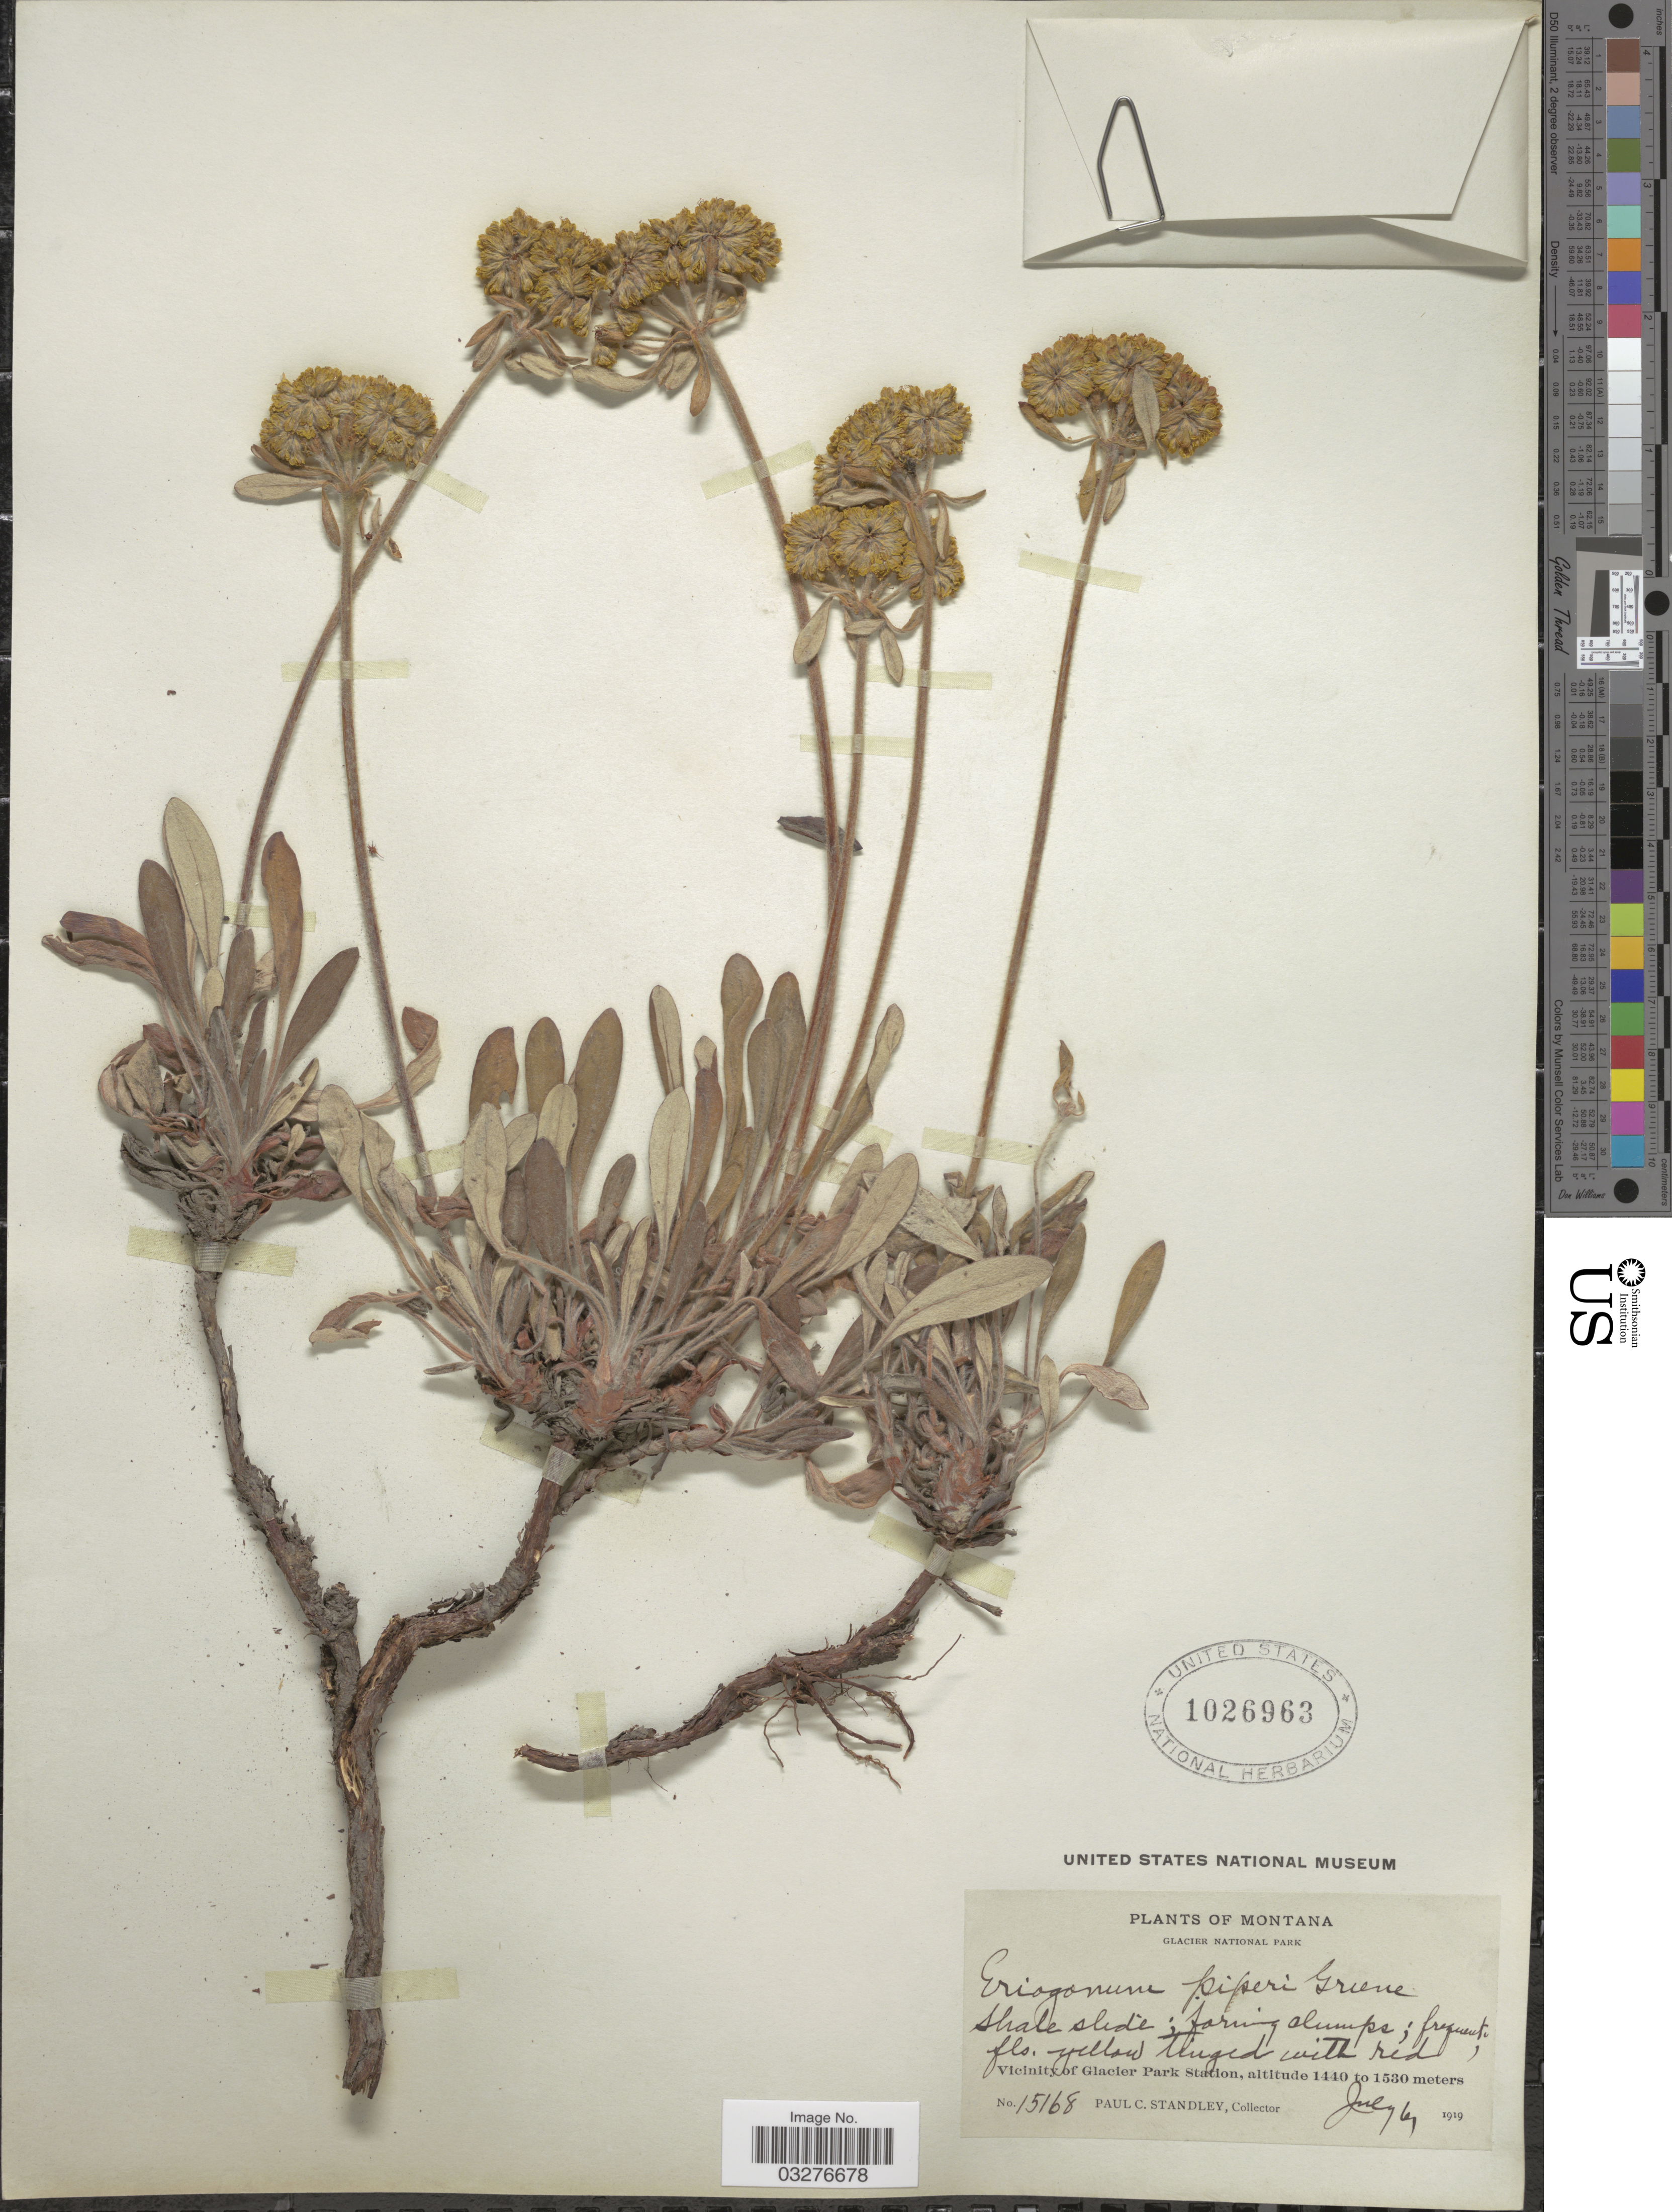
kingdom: Plantae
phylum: Tracheophyta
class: Magnoliopsida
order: Caryophyllales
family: Polygonaceae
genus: Eriogonum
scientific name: Eriogonum flavum var. piperi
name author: M.E. Jones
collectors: P. C. Standley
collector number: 15168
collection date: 1919-07-04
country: United States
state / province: Montana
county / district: Glacier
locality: Glacier National Park, Vicinity of Glacier Park Station.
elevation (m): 1440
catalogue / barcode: US 1026963